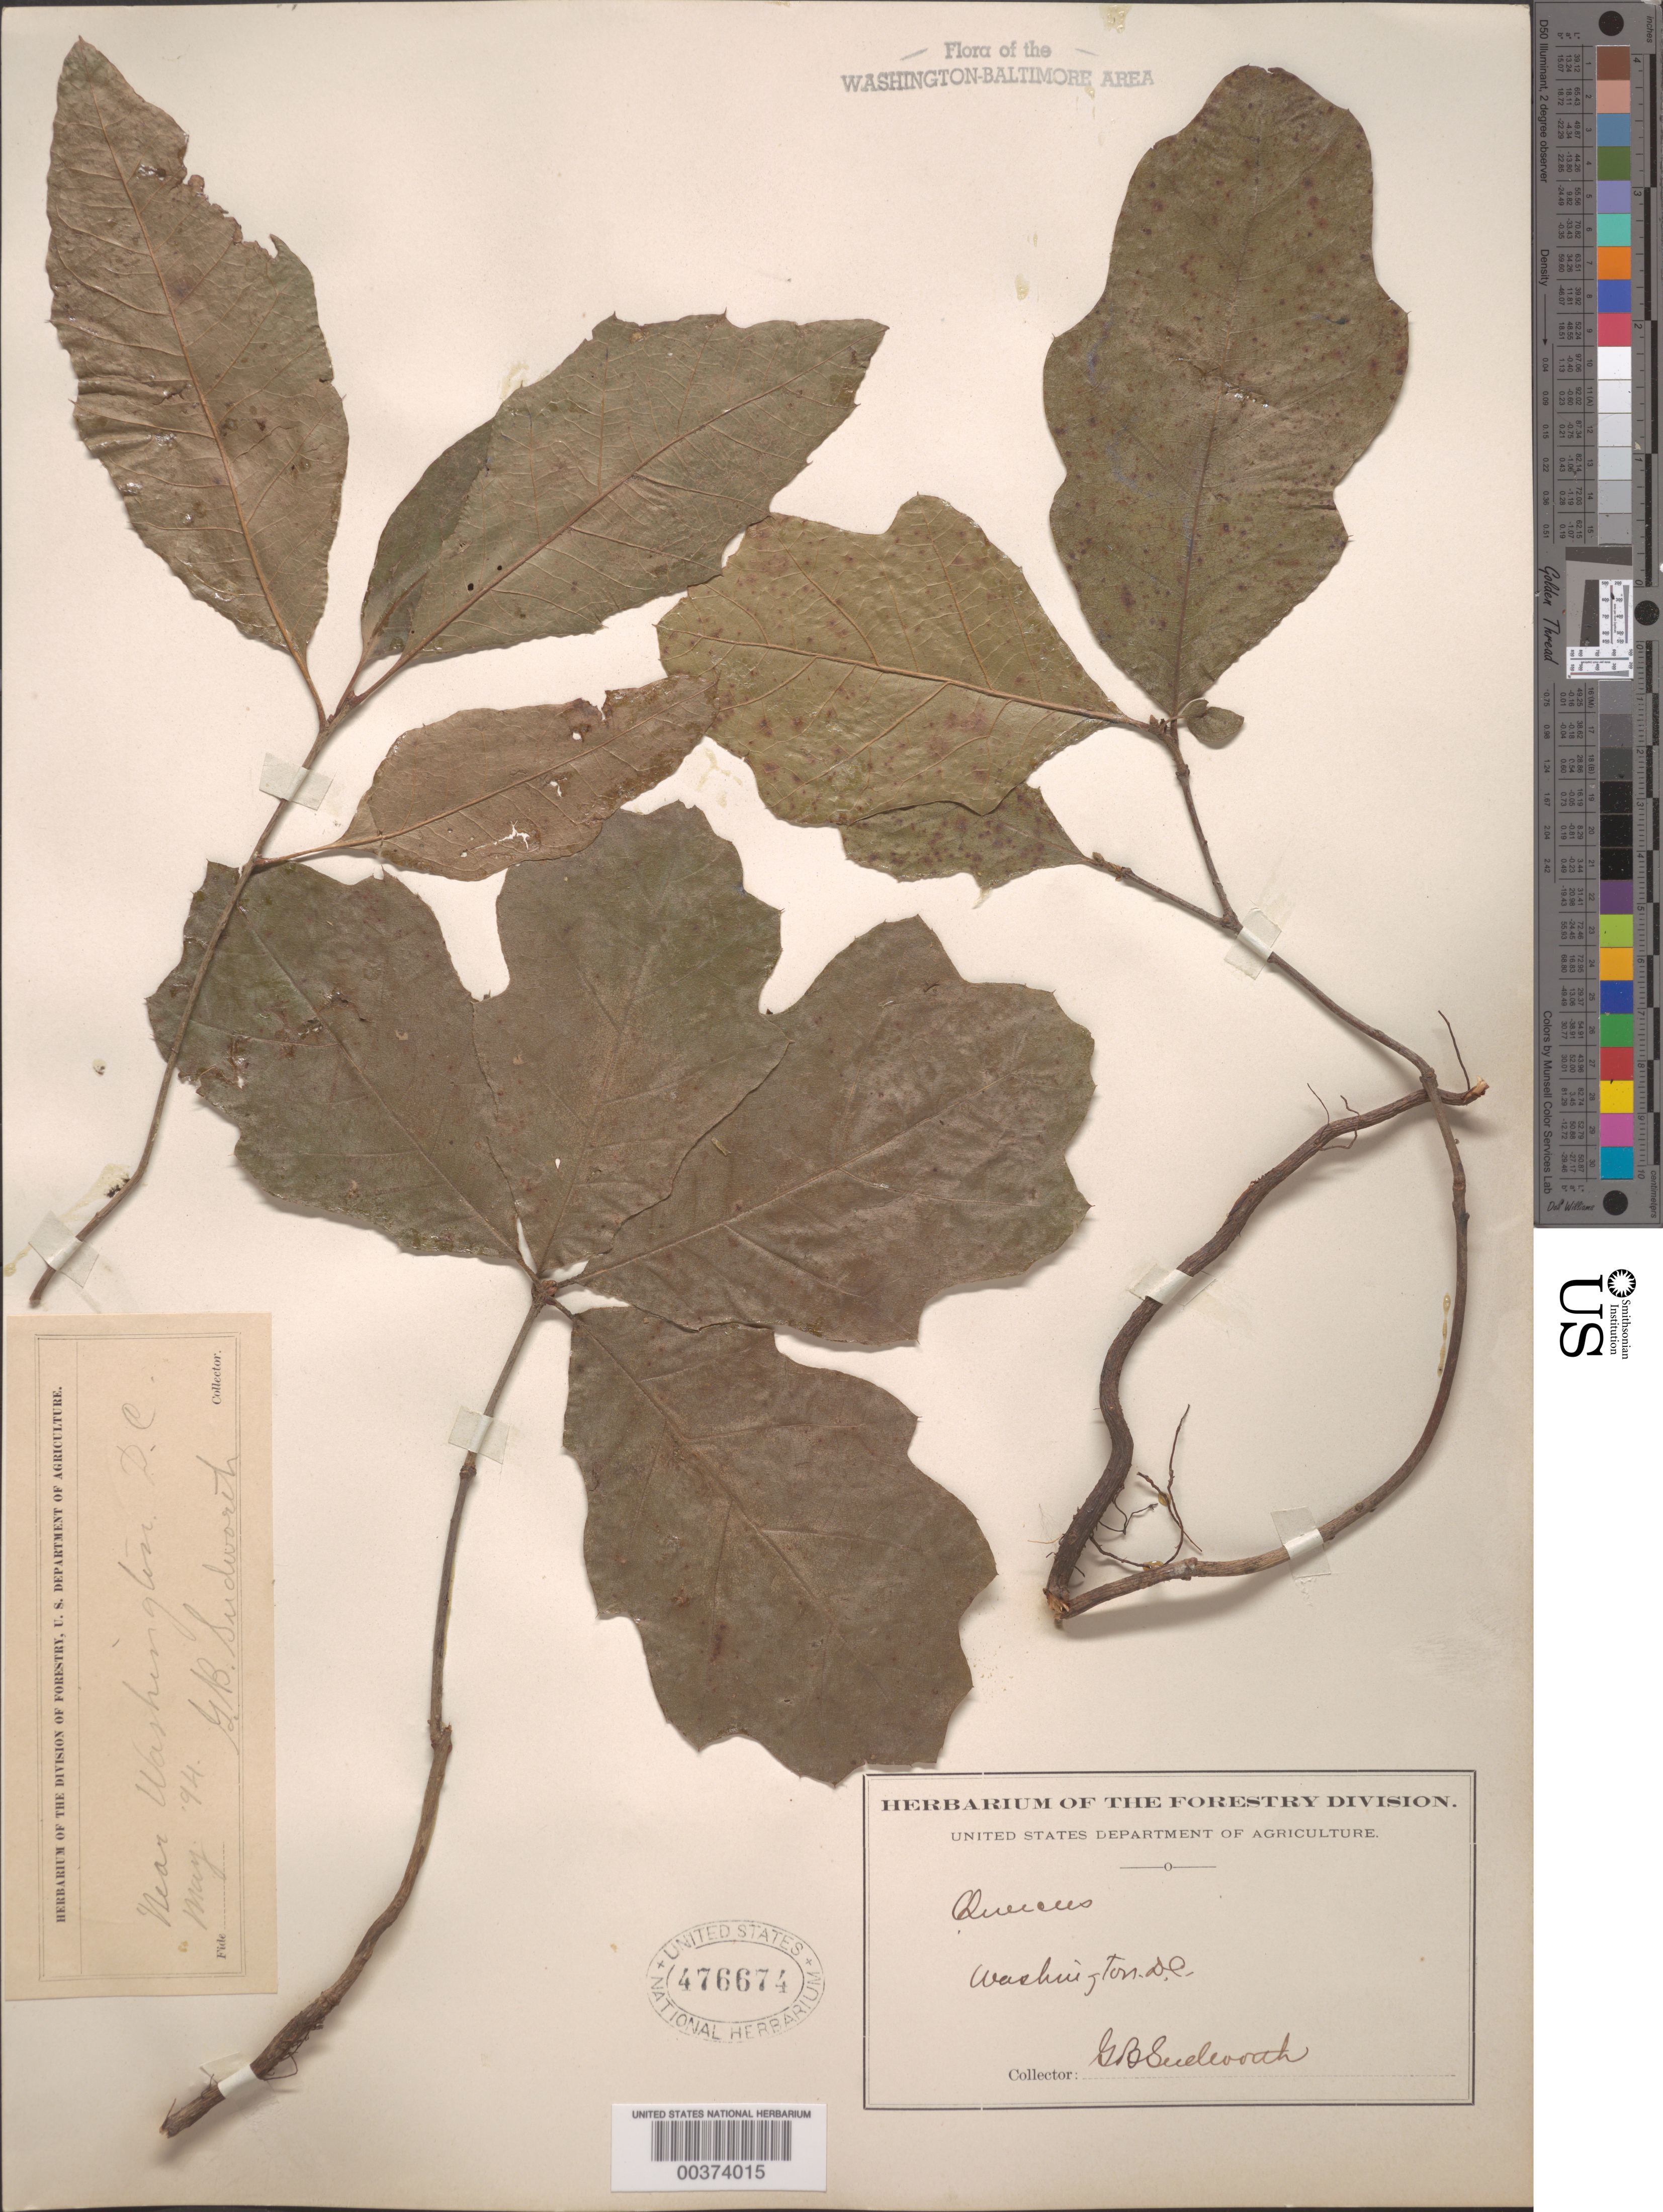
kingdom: Plantae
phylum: Tracheophyta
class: Magnoliopsida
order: Fagales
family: Fagaceae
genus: Quercus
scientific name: Quercus sp.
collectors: G. B. Sudworth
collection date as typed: May 1894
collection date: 1894-05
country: United States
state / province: District of Columbia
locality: Washington DC area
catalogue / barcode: US 476674